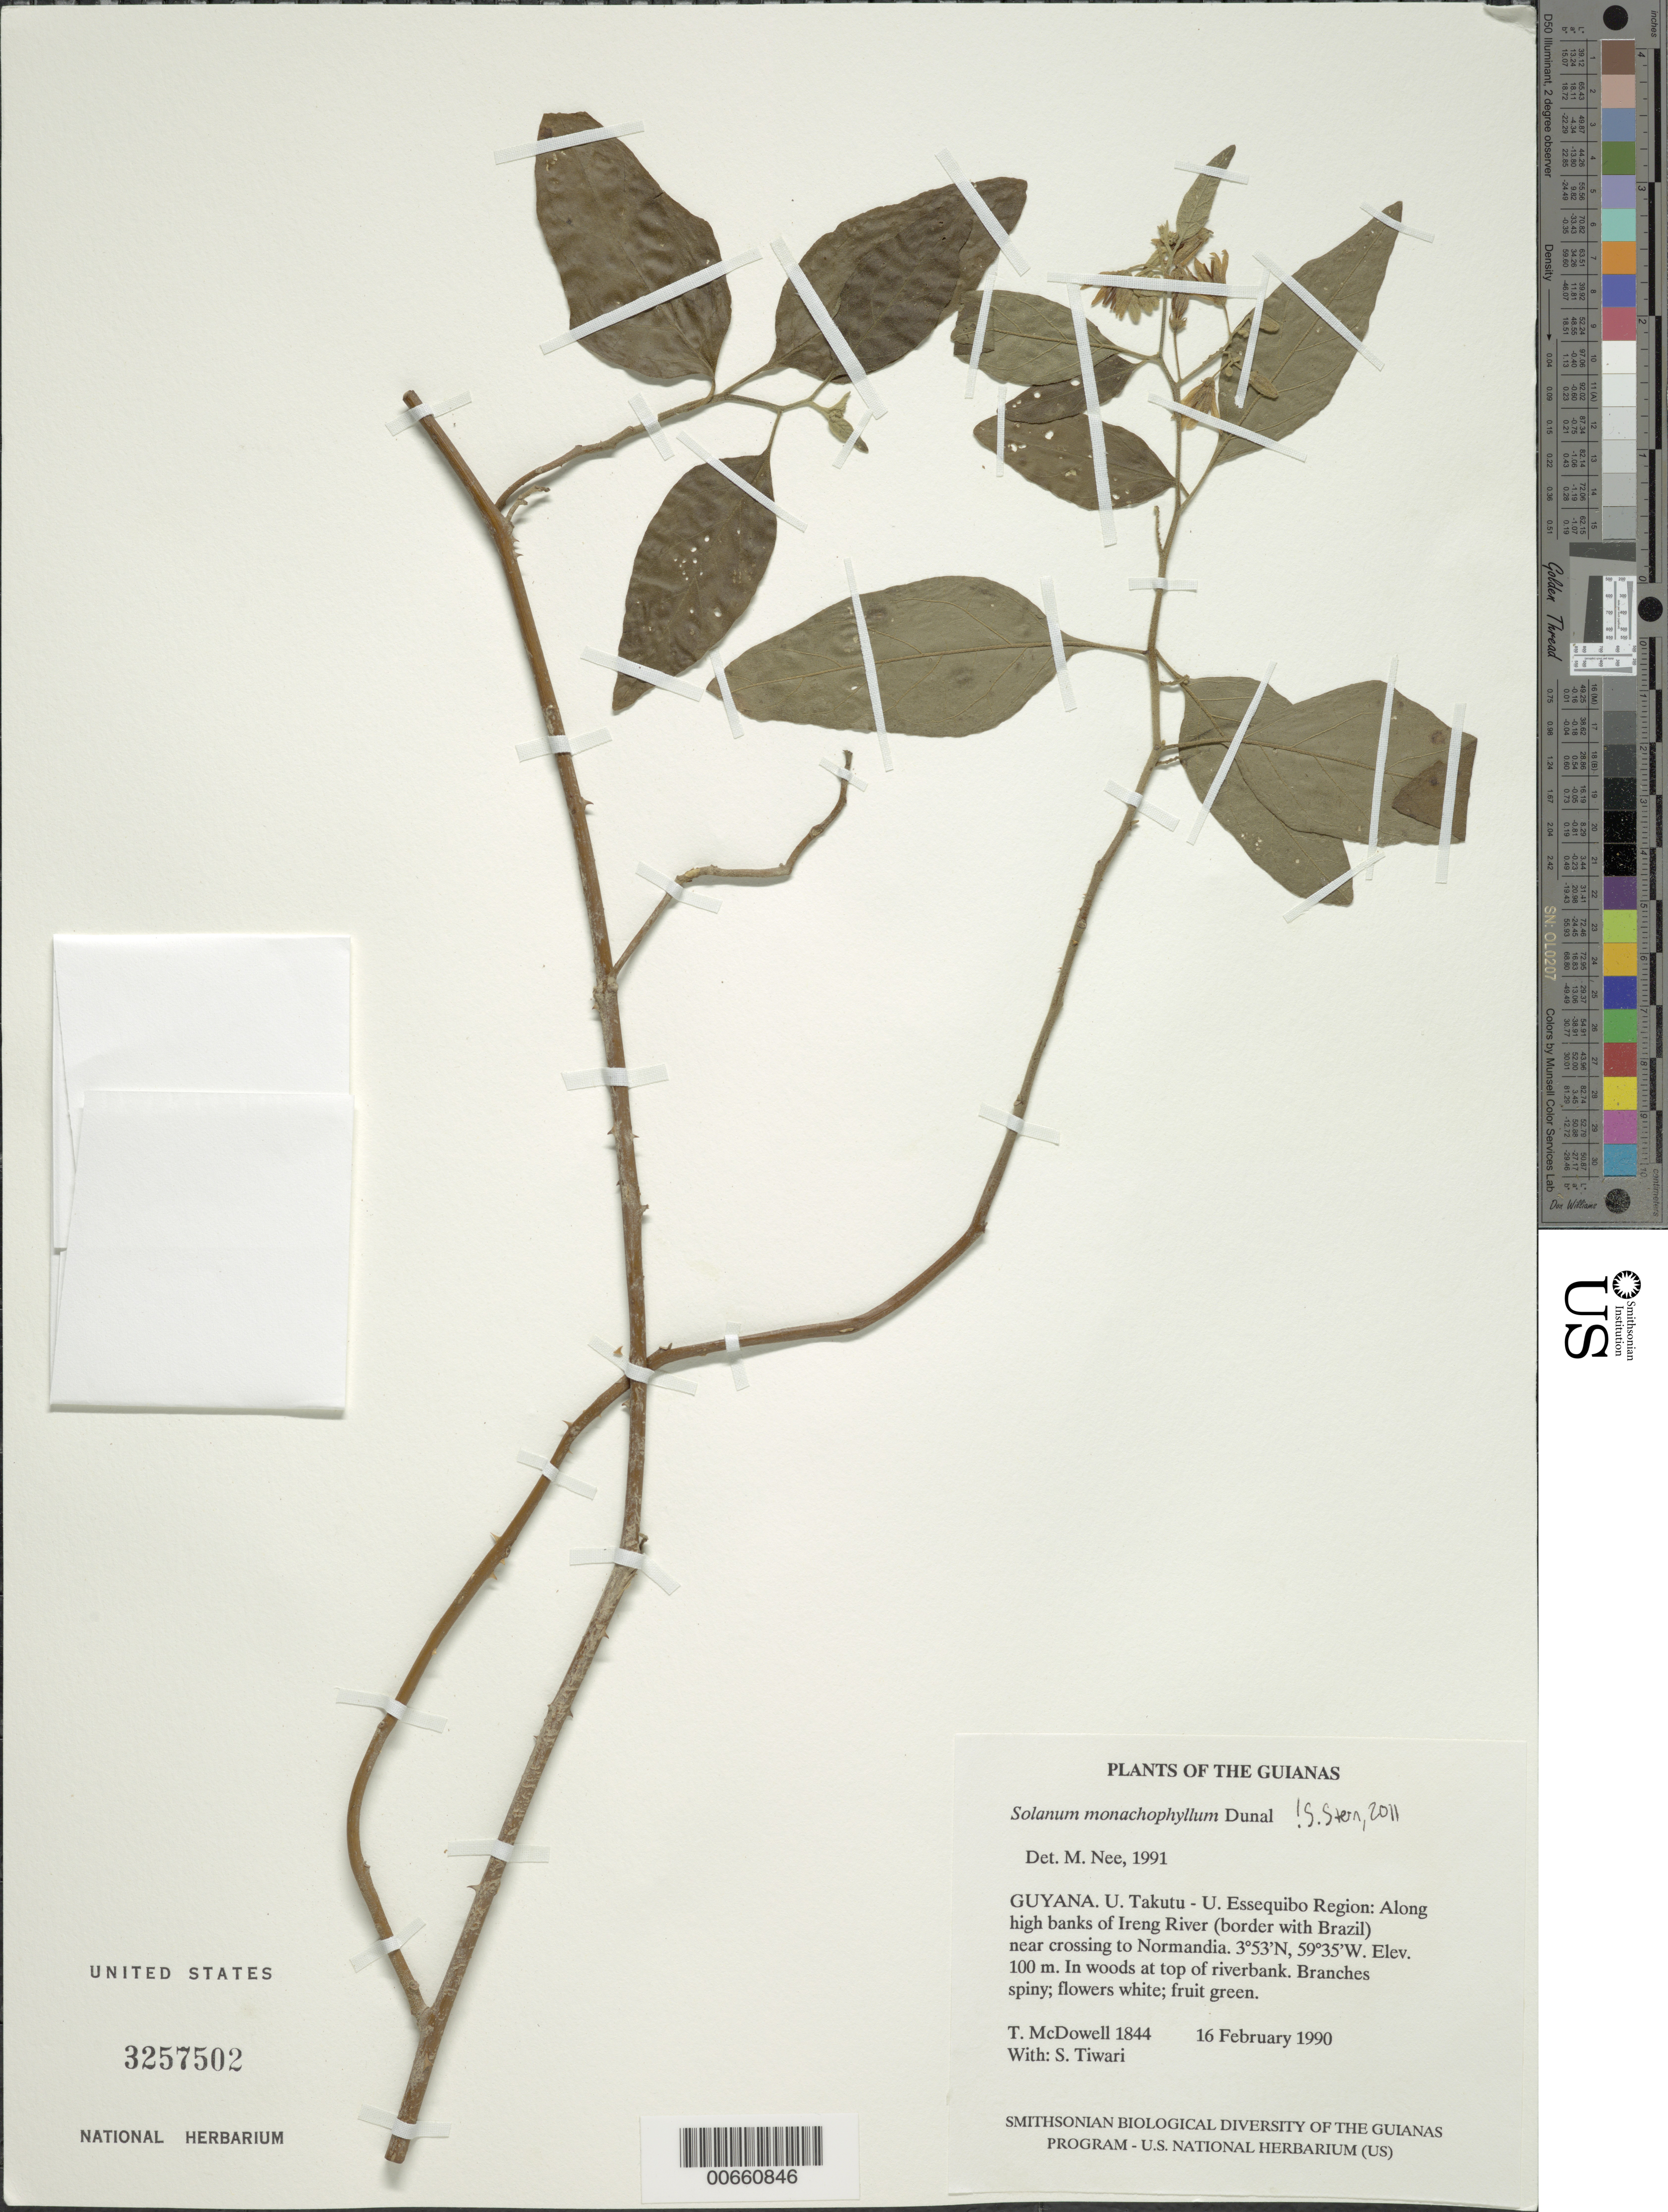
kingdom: Plantae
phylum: Tracheophyta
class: Magnoliopsida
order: Solanales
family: Solanaceae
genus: Solanum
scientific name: Solanum monachophyllum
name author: Dunal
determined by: Nee, Michael H.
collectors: T. McDowell & S. Tiwari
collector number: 1844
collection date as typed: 2 Feb 1990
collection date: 1990-02-02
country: Guyana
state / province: U. Takutu-U. Essequibo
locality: Along high banks of Ireng River (border with Brazil) near crossing to Normandia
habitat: In woods at top of riverbank.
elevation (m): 100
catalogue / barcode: US 3257502